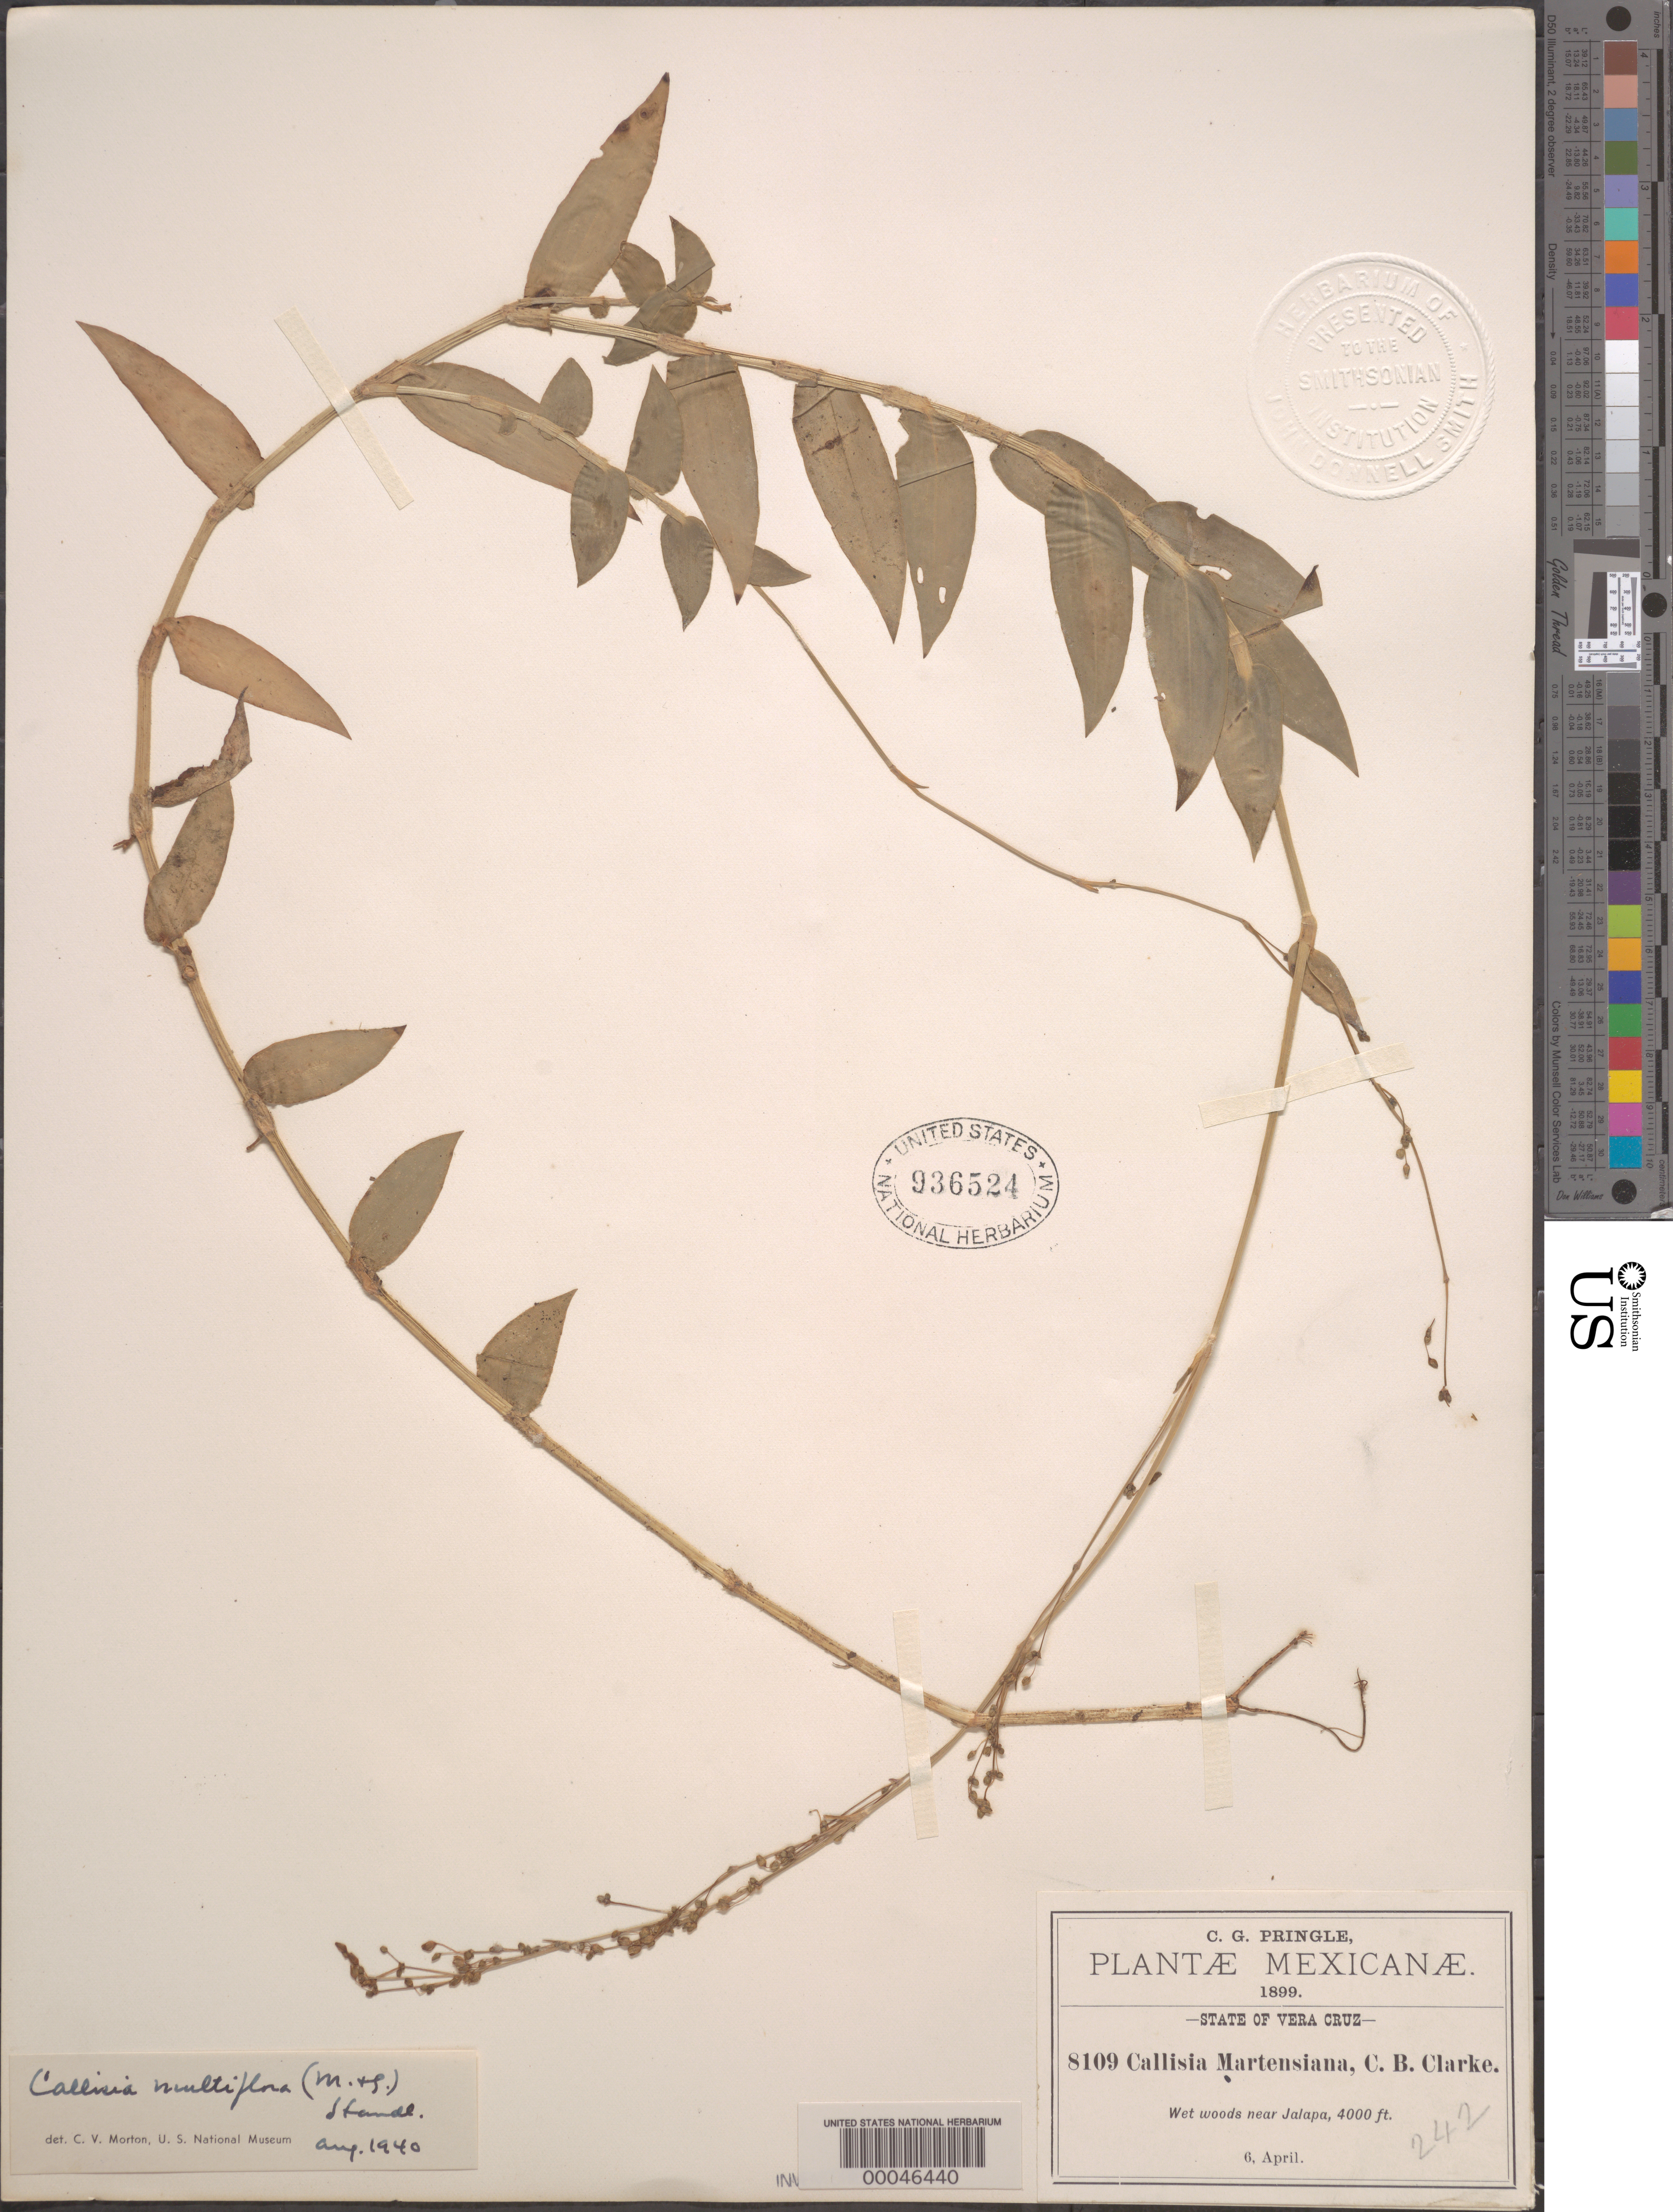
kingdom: Plantae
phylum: Tracheophyta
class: Liliopsida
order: Commelinales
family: Commelinaceae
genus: Callisia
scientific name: Callisia multiflora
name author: (M. Martens & Galeotti) Standl.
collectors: C. G. Pringle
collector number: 8109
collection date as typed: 06 Apr 1899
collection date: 1899-04-06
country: Mexico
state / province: Veracruz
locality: Near jalapa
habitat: Wet woods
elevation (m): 1220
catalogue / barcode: US 936524